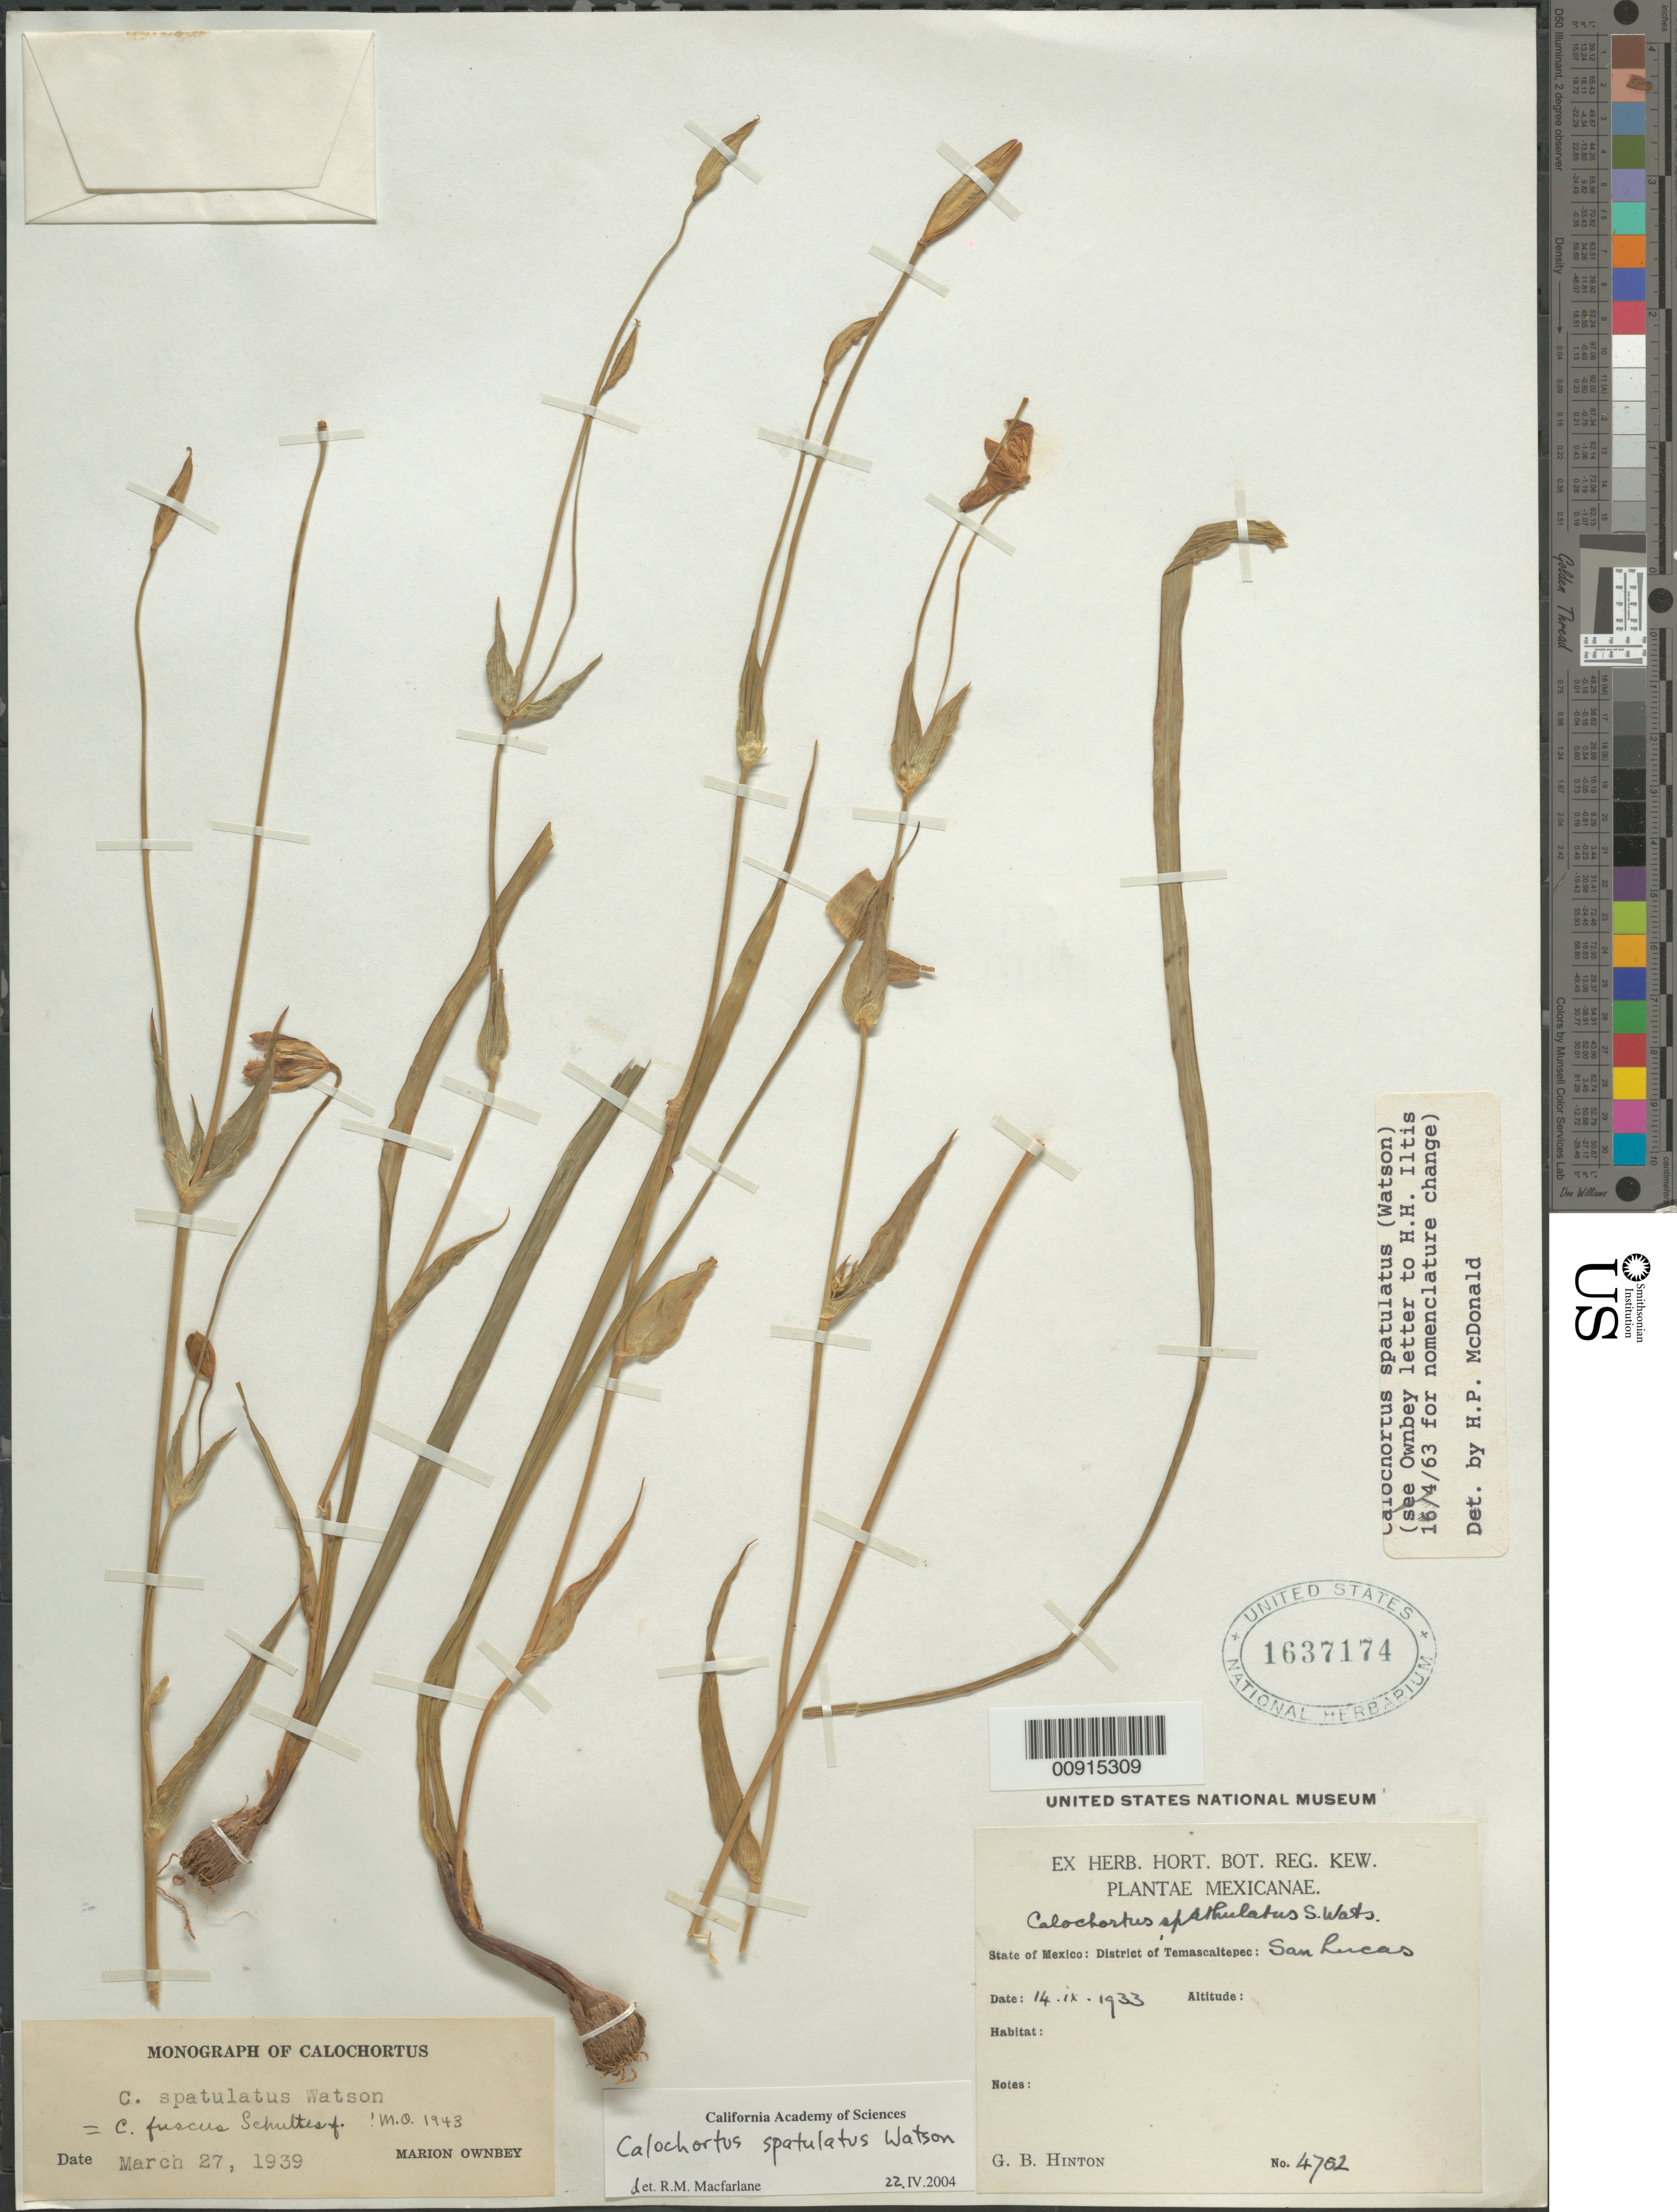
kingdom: Plantae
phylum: Tracheophyta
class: Liliopsida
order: Liliales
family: Liliaceae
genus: Calochortus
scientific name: Calochortus spatulatus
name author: S. Watson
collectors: G. B. Hinton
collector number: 4752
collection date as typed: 14 Sep 1933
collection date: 1933-09-14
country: Mexico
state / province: México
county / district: Temascaltepec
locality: State of Mexico: District of Temascaltepec: San Lucas.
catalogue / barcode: US 1637174